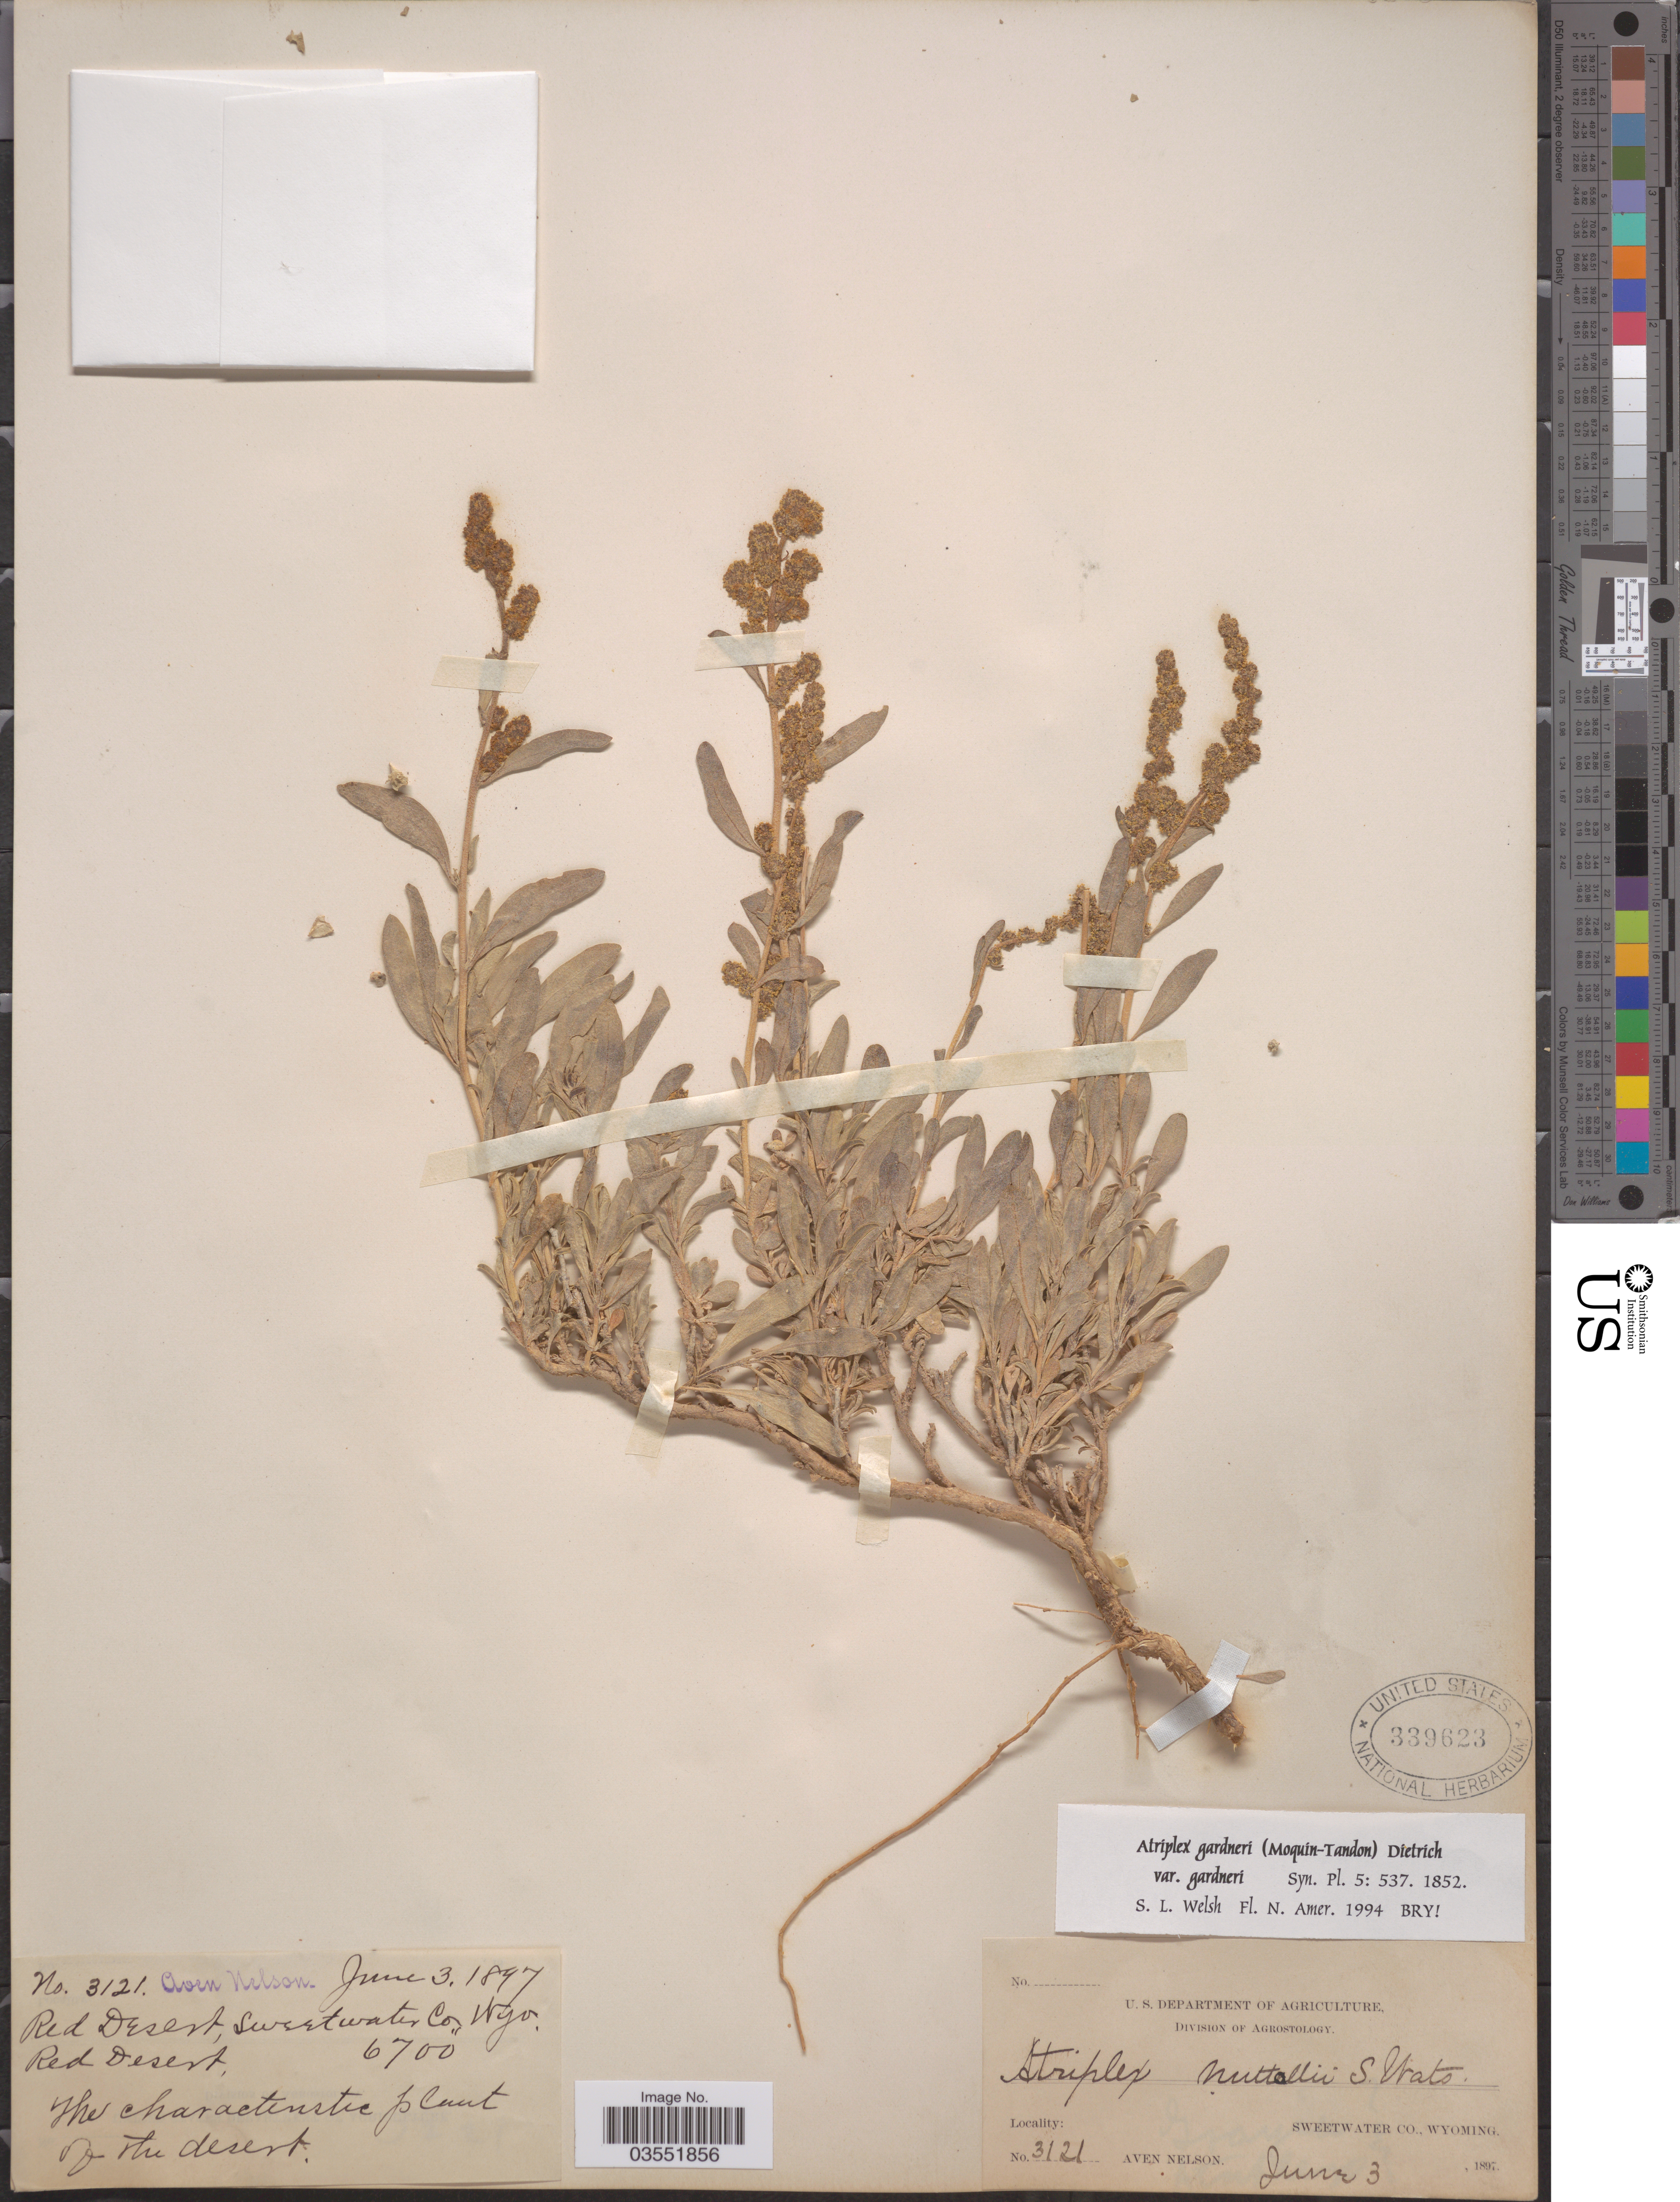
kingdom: Plantae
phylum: Tracheophyta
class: Magnoliopsida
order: Caryophyllales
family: Amaranthaceae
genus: Atriplex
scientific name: Atriplex gardneri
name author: (Moq.) D. Dietr.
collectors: A. Nelson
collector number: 3121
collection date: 1897-06-03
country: United States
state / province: Wyoming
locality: Red Desert, Sweetwater Co. Red Desert.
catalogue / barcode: US 339623